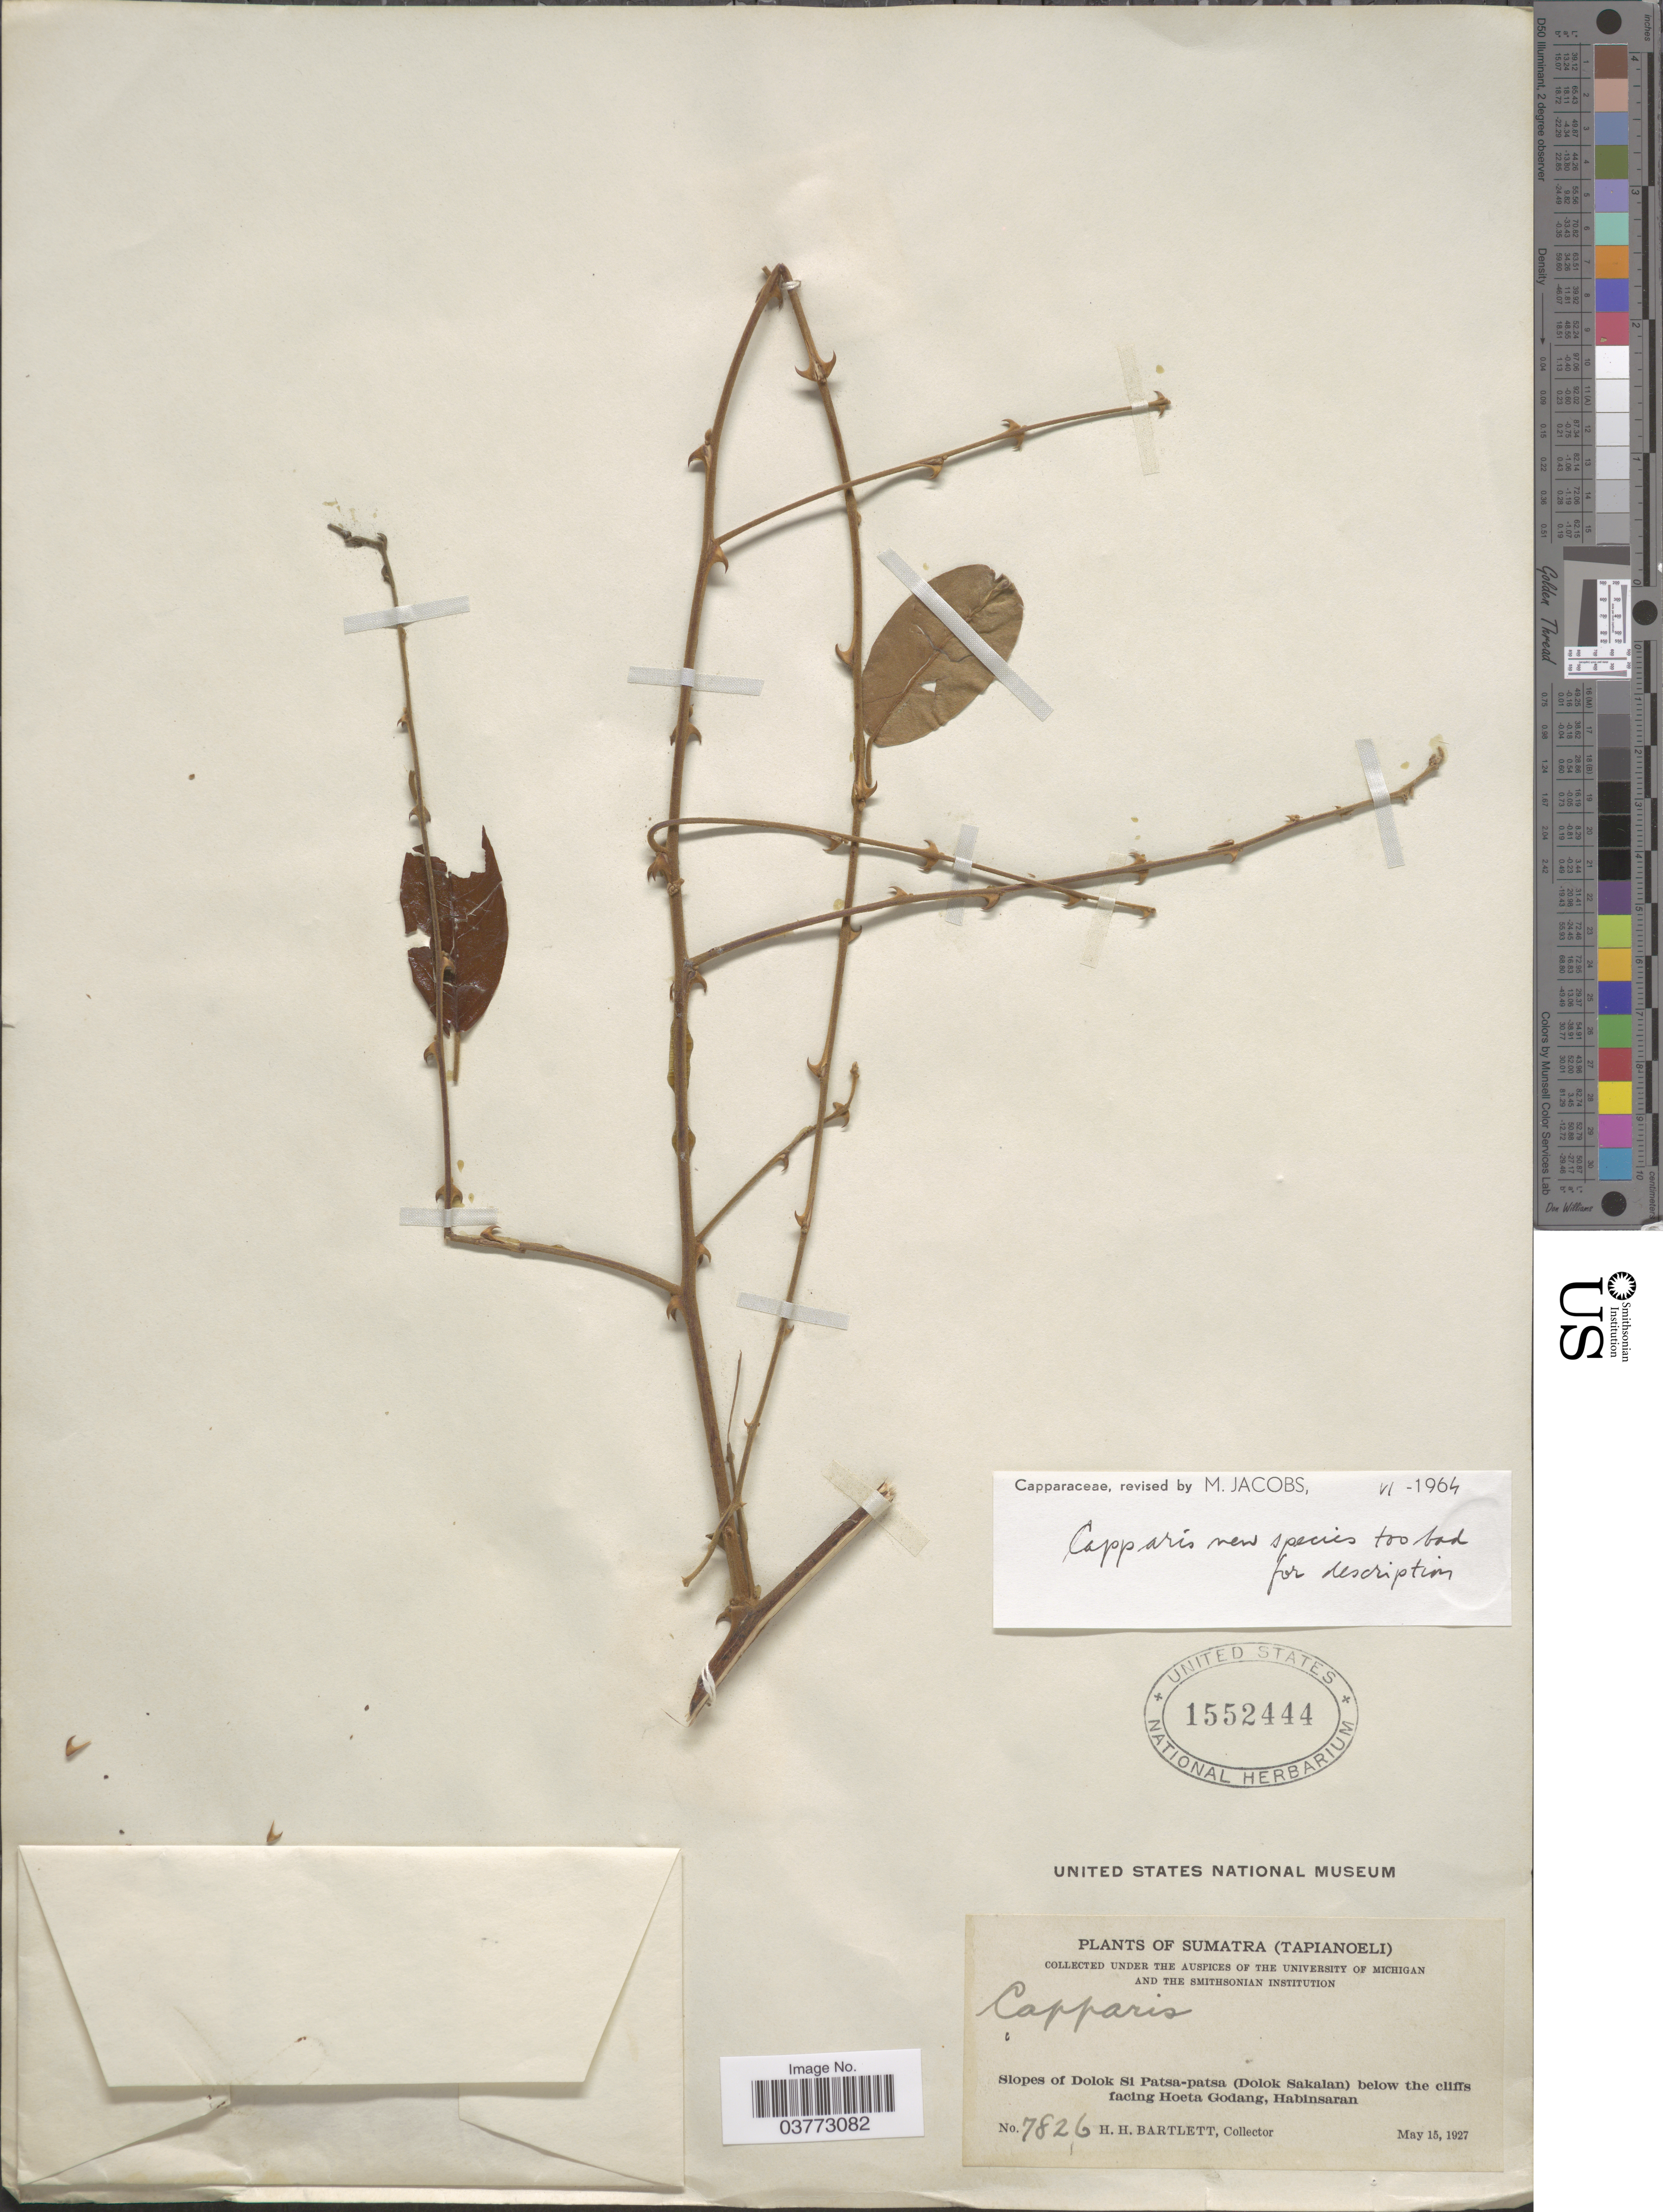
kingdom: Plantae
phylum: Tracheophyta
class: Magnoliopsida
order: Brassicales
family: Capparaceae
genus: Capparis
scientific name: Capparis sp.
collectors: H. H. Bartlett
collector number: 7826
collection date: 1927-05-15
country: Indonesia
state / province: Sumatra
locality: Tapianoeli. Slopes of Dolok Si Patsa-patsa (Dolok Sakalan) below the cliffs facing Hoeta Godang, Habinsaran.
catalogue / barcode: US 1552444